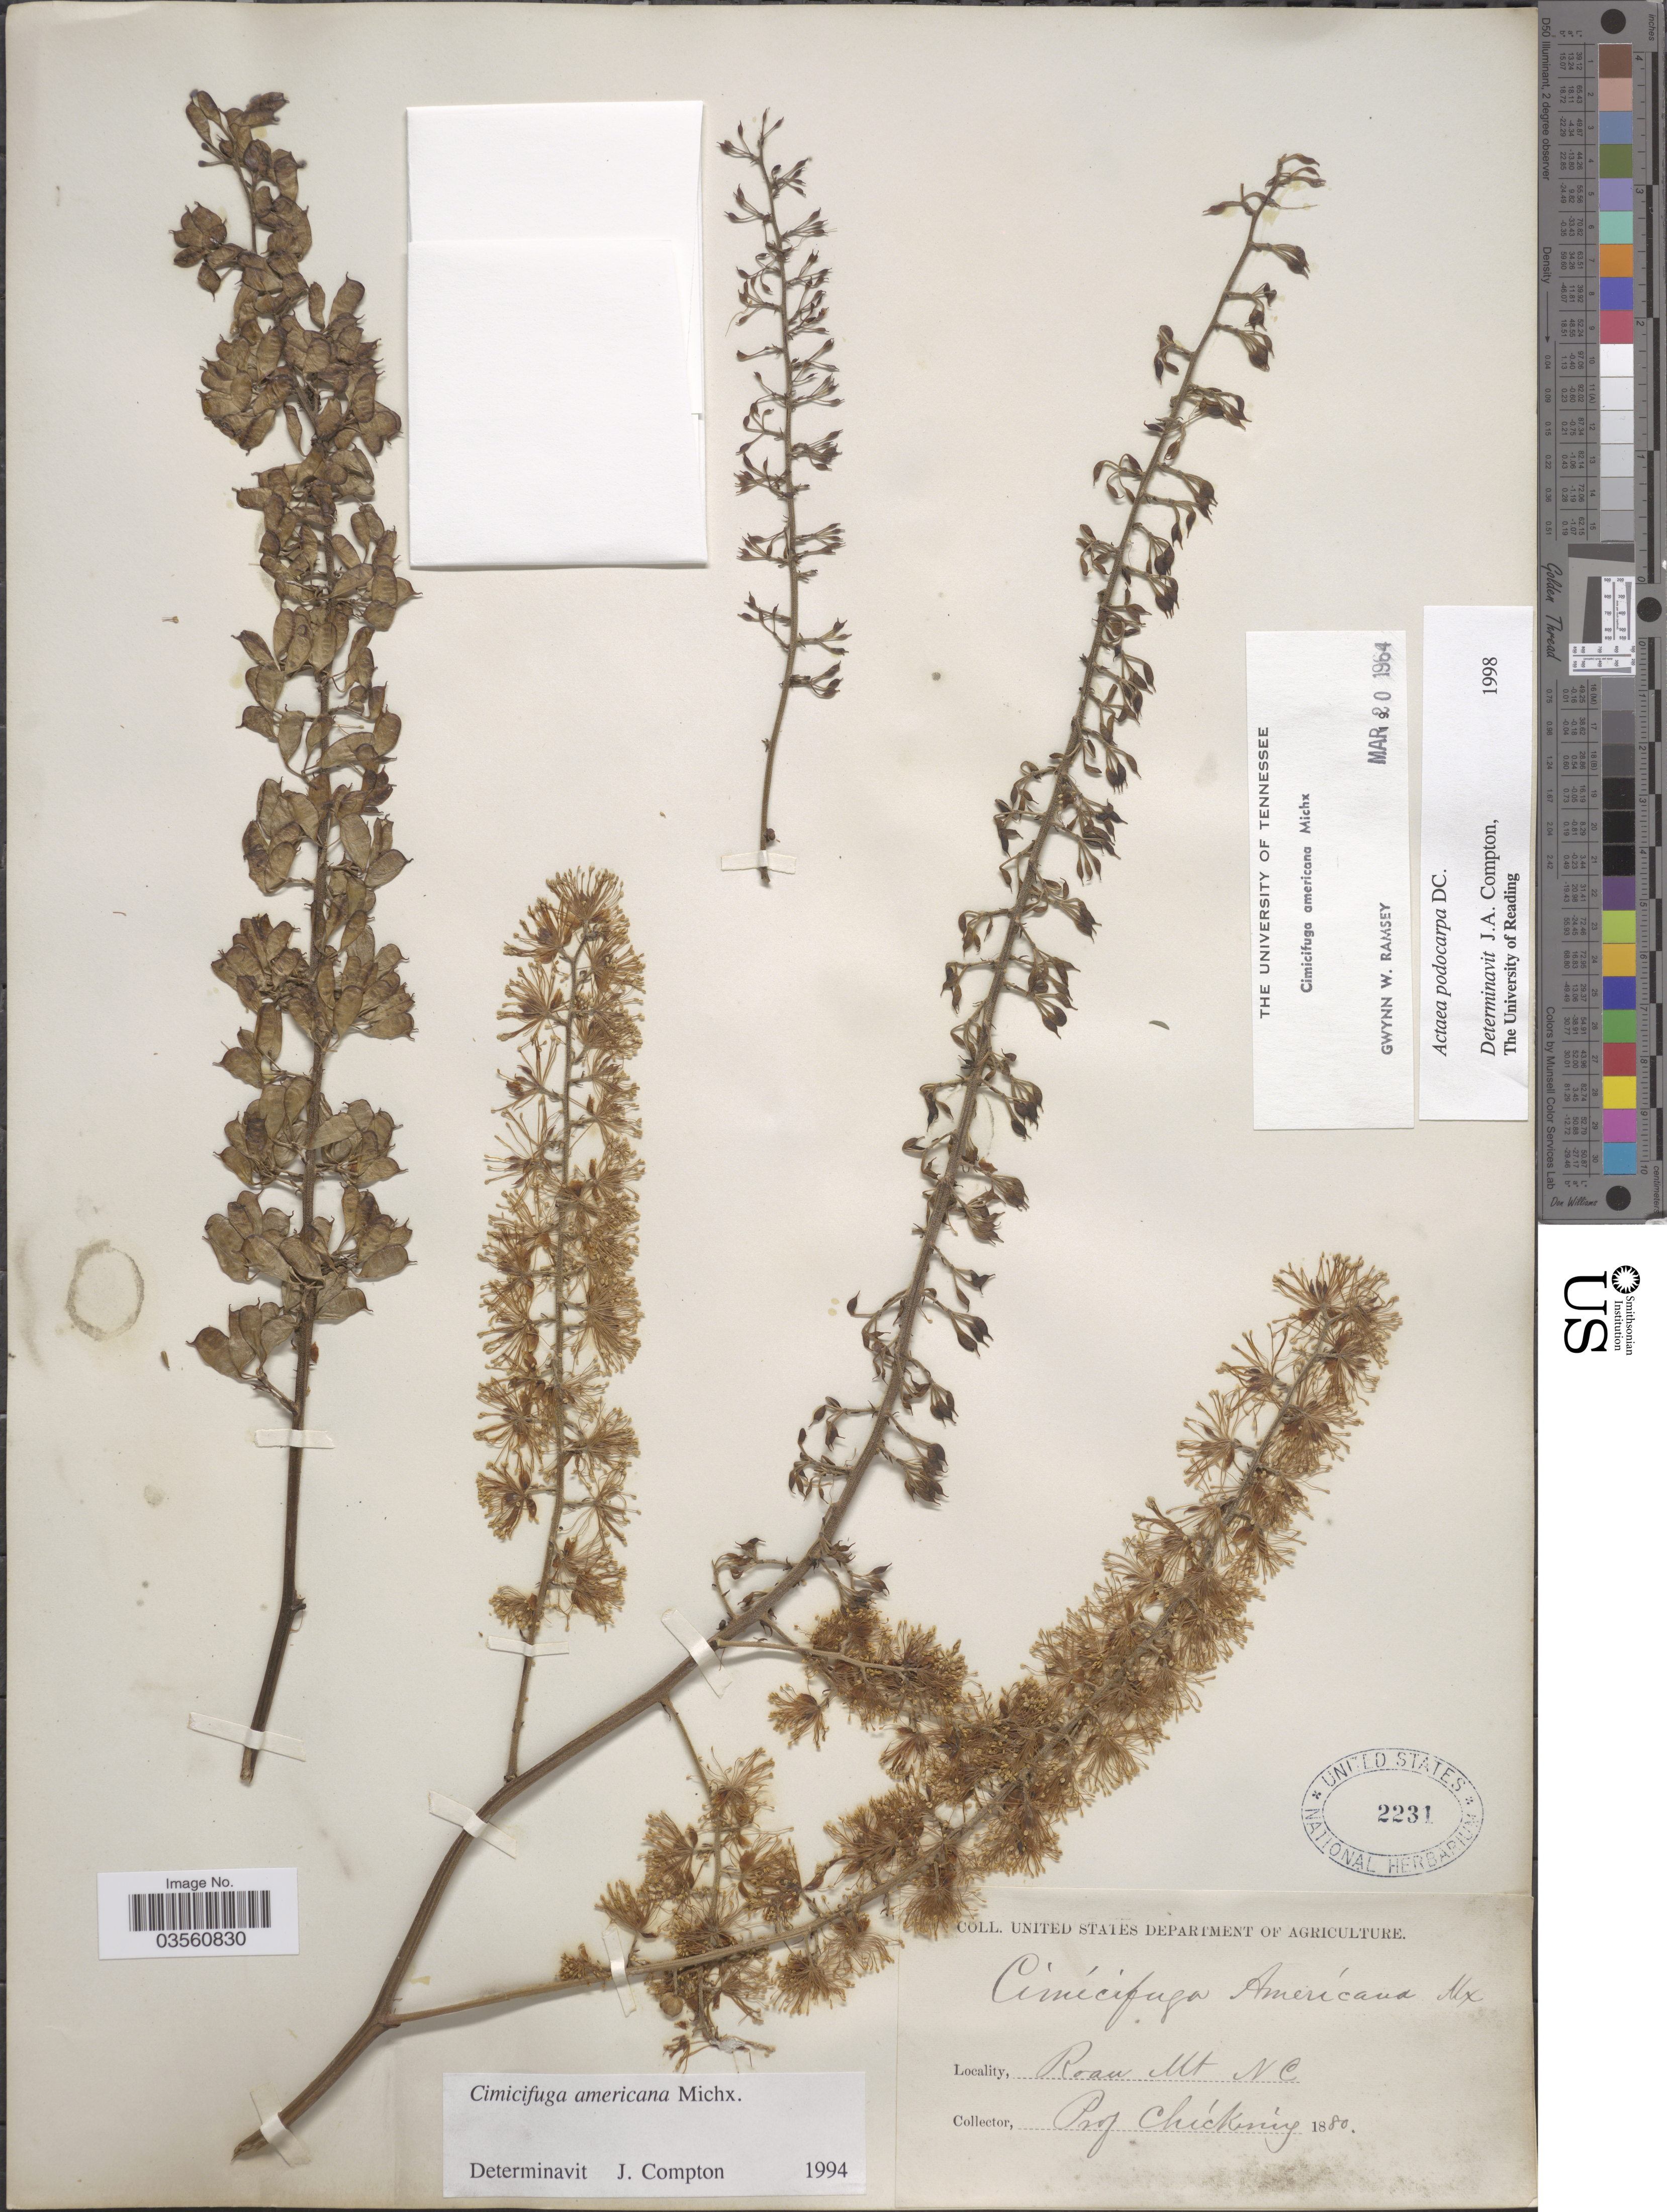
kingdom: Plantae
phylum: Tracheophyta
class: Magnoliopsida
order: Ranunculales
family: Ranunculaceae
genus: Actaea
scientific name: Actaea podocarpa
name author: DC.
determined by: Compton, J. A.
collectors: -. Chickering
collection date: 1880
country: United States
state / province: North Carolina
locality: Roan Mt.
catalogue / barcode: US 2231